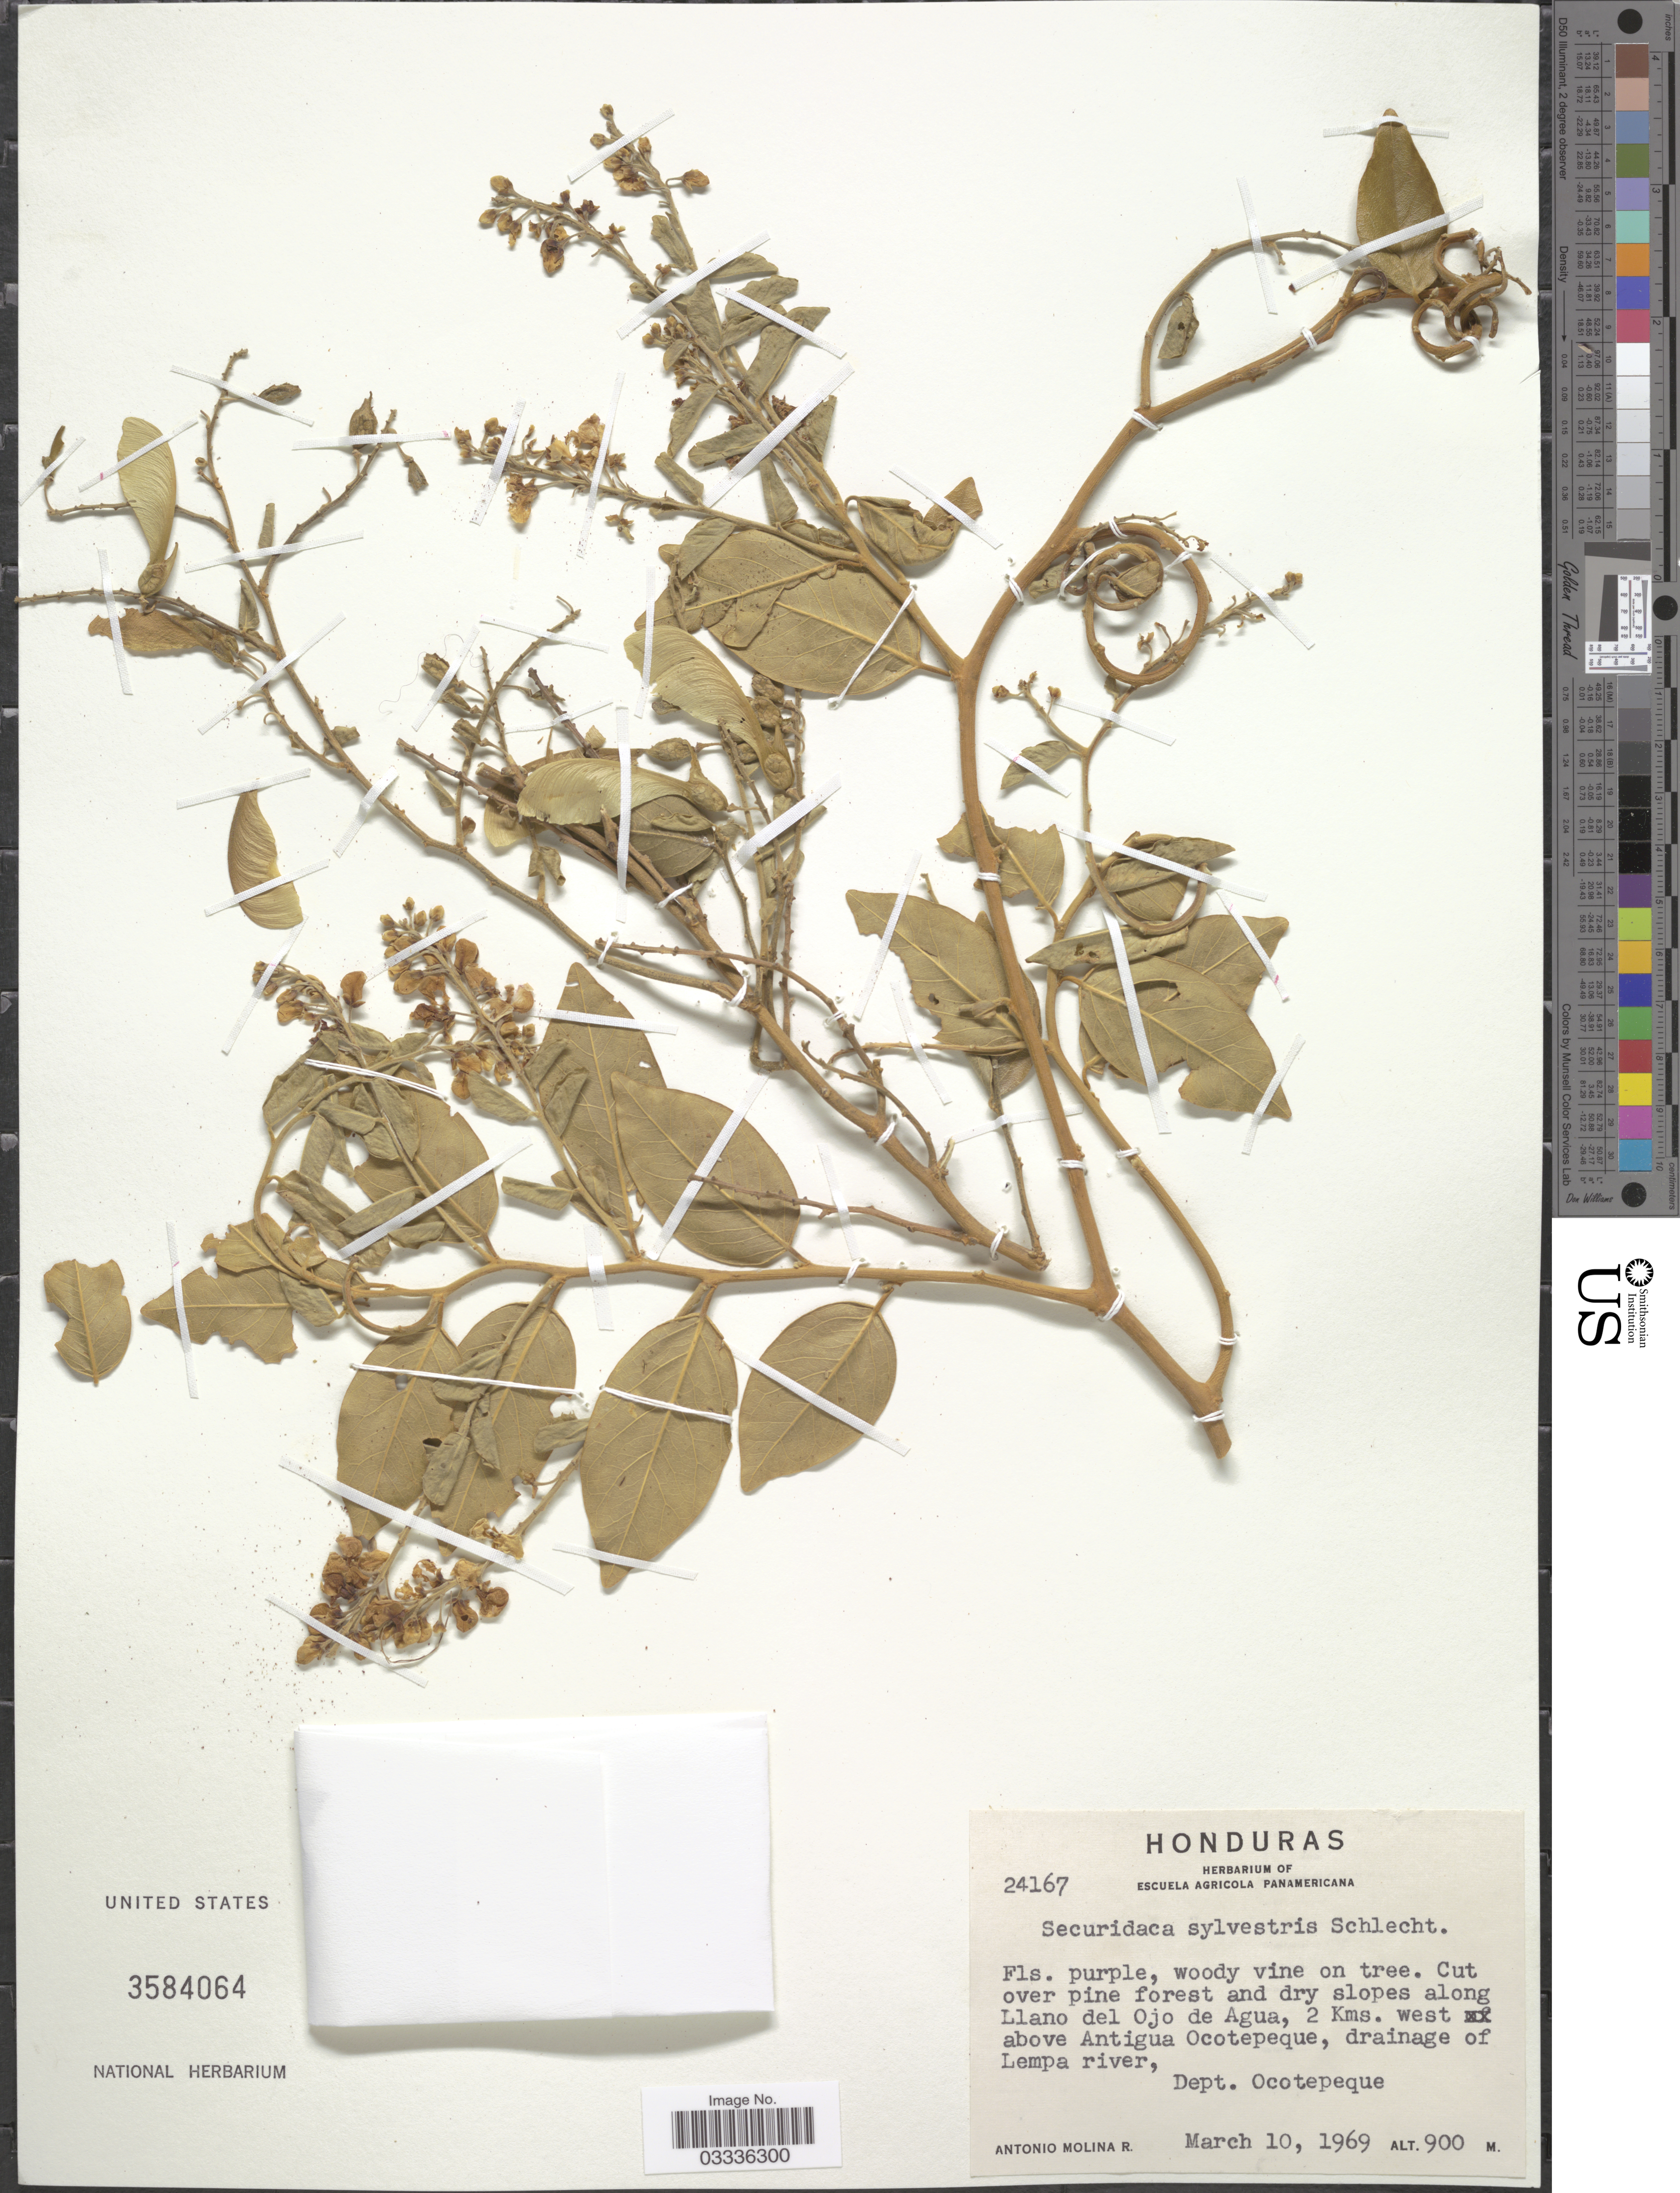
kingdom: Plantae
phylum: Tracheophyta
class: Magnoliopsida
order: Fabales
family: Polygalaceae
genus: Securidaca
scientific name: Securidaca sylvestris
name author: Schltdl.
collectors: A. Molina R.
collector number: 24167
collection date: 1969-03-10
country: Honduras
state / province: Ocotepeque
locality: Cut over pine forest and dry slopes along Llano del Ojo de Agua, 2 Kms. west abvoe Antigua Ocotepeque, drainage of Lempa river, Dept. Ocotepeque.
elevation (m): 900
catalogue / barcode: US 3584064